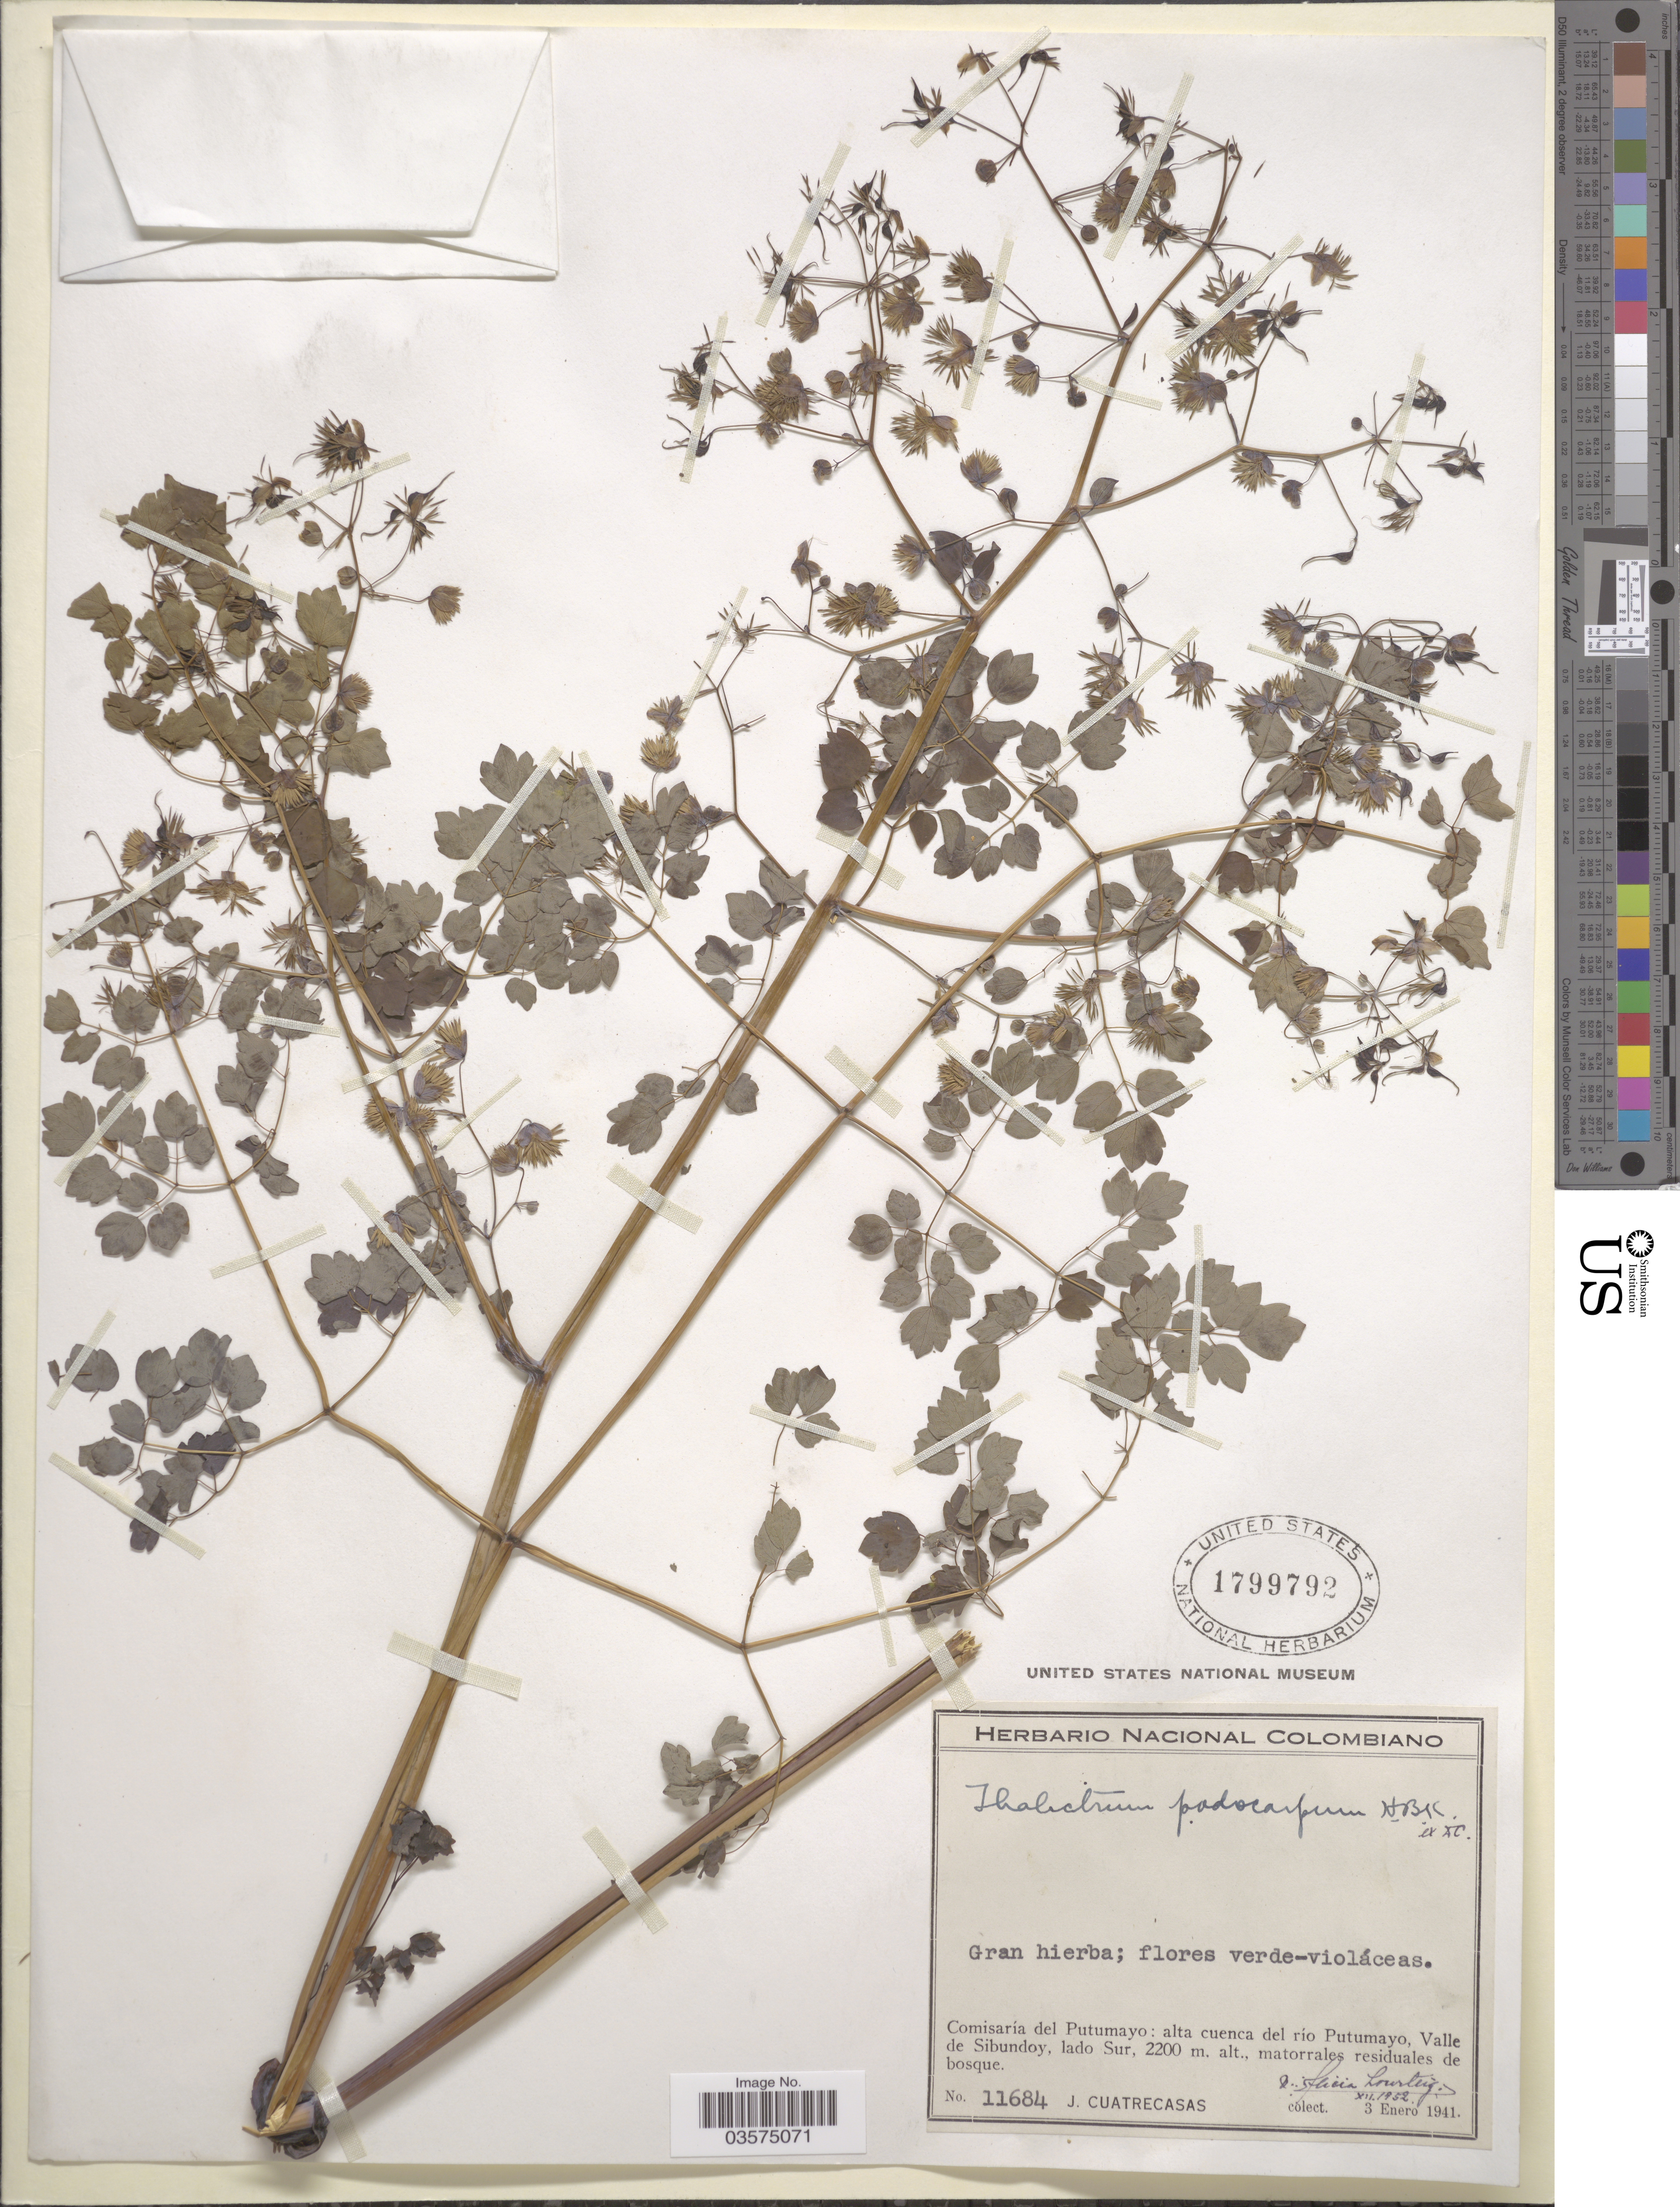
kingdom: Plantae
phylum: Tracheophyta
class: Magnoliopsida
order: Ranunculales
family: Ranunculaceae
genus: Thalictrum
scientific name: Thalictrum podocarpum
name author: Kunth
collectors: J. Cuatrecasas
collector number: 11684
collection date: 1941-01-03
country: Colombia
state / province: Putumayo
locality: Comisaría del Putumayo: alta cuenca del río Putumayo, Valle de Sibundoy, lado Sur.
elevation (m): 2200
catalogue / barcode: US 1799792